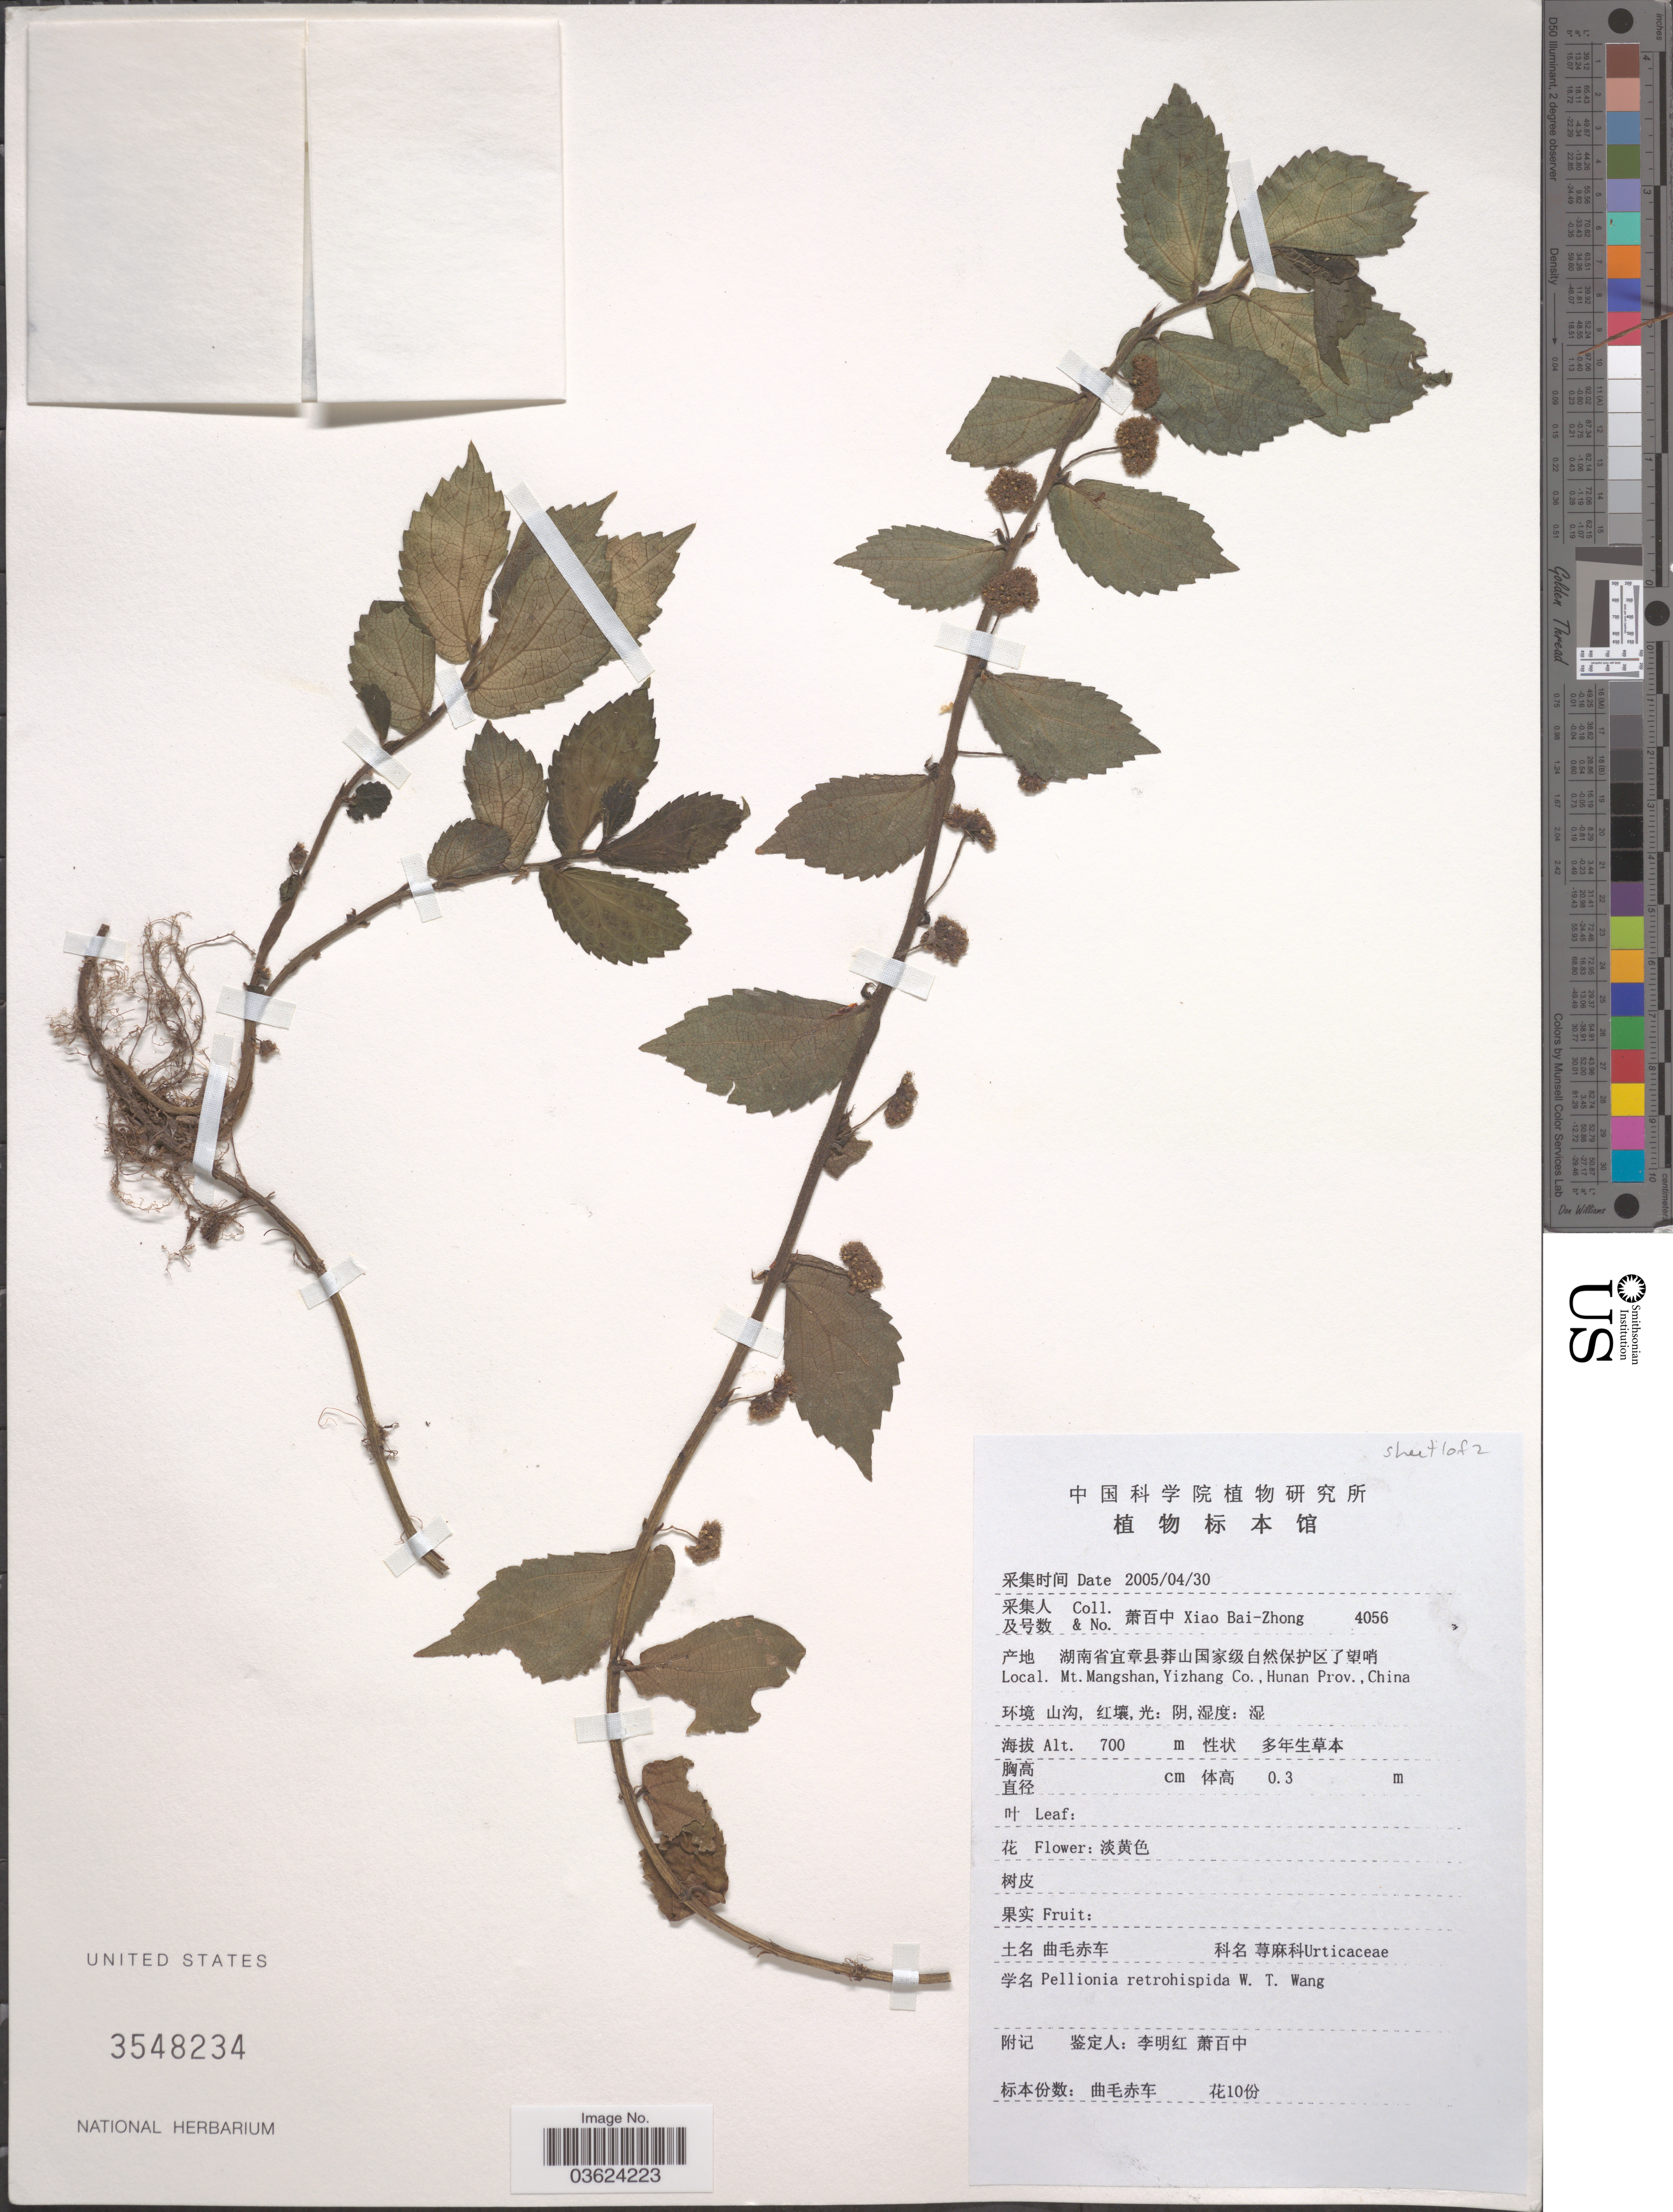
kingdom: Plantae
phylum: Tracheophyta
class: Magnoliopsida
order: Rosales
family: Urticaceae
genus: Pellionia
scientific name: Pellionia retrohispida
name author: W.T. Wang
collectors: B. Z. Xiao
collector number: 4056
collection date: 2005-04-30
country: China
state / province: Hunan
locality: Mt. Mangshan, Yizhang Co.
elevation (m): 700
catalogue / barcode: US 3548234